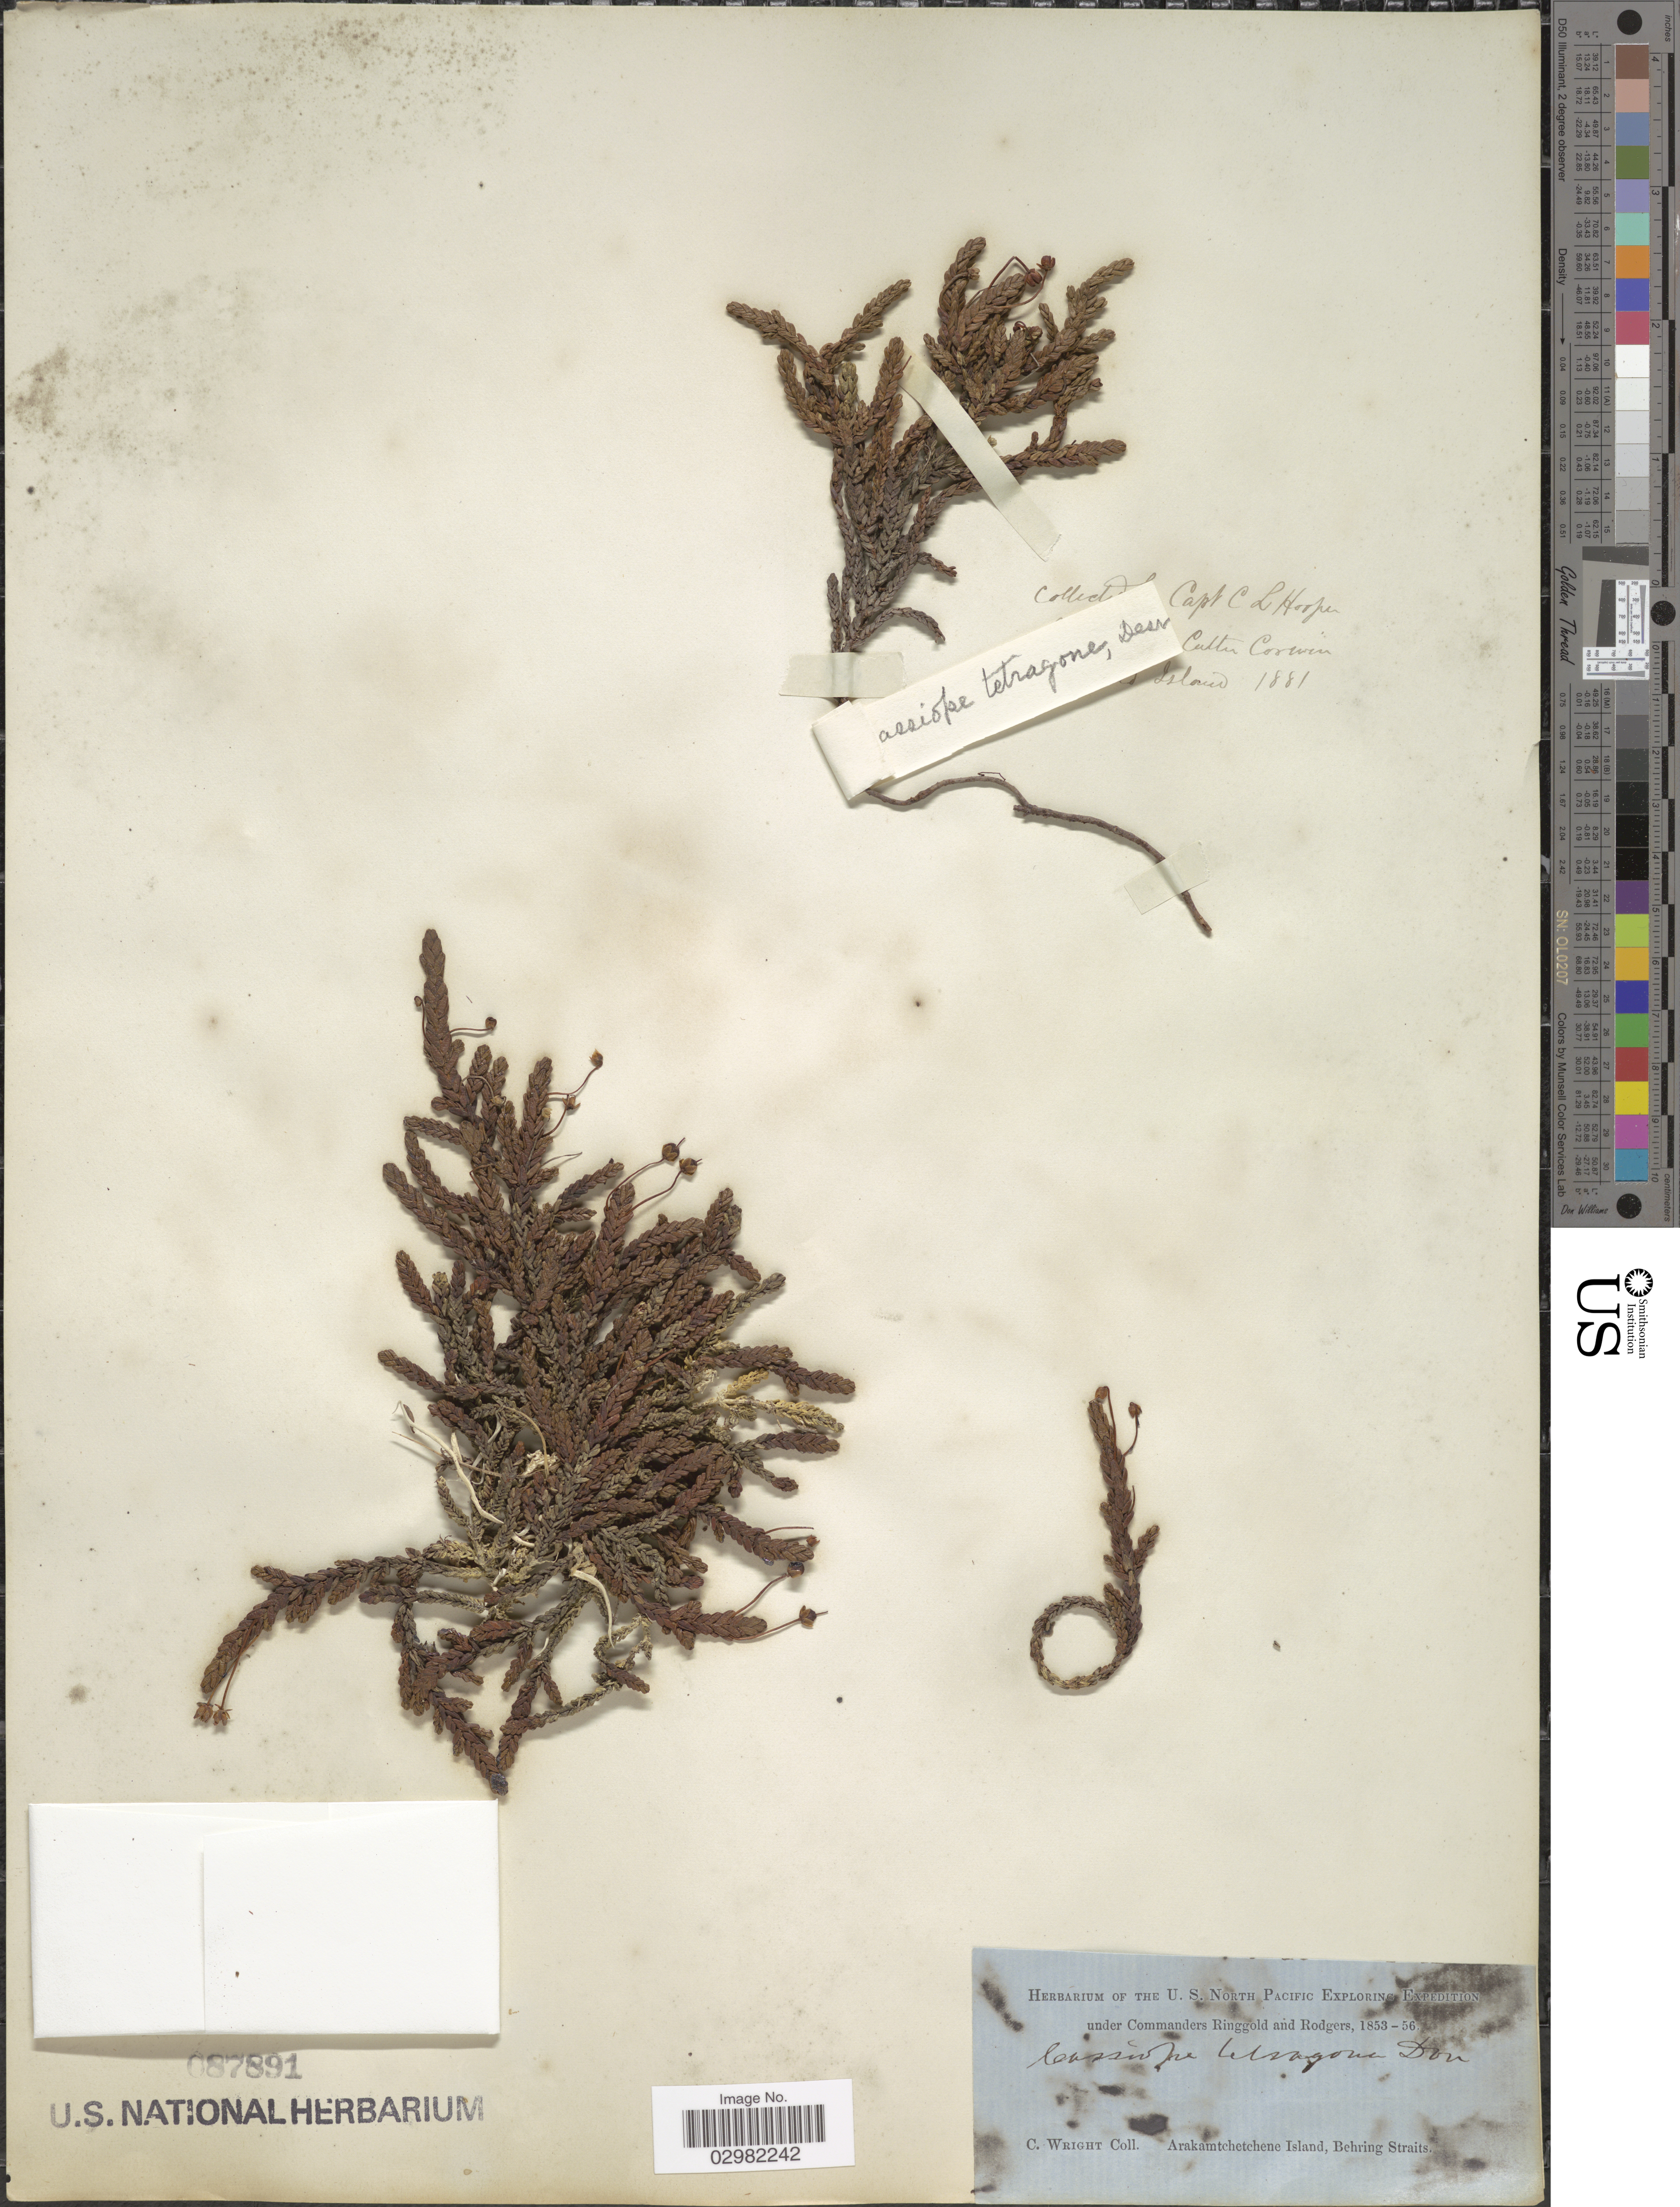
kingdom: Plantae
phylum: Tracheophyta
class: Magnoliopsida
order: Ericales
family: Ericaceae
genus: Cassiope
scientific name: Cassiope tetragona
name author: (L.) D. Don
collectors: C. Wright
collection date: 1853/1856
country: Russian Federation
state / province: Chukotka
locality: Arakamtchetchene Island, Behring Straits.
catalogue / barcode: US 87891